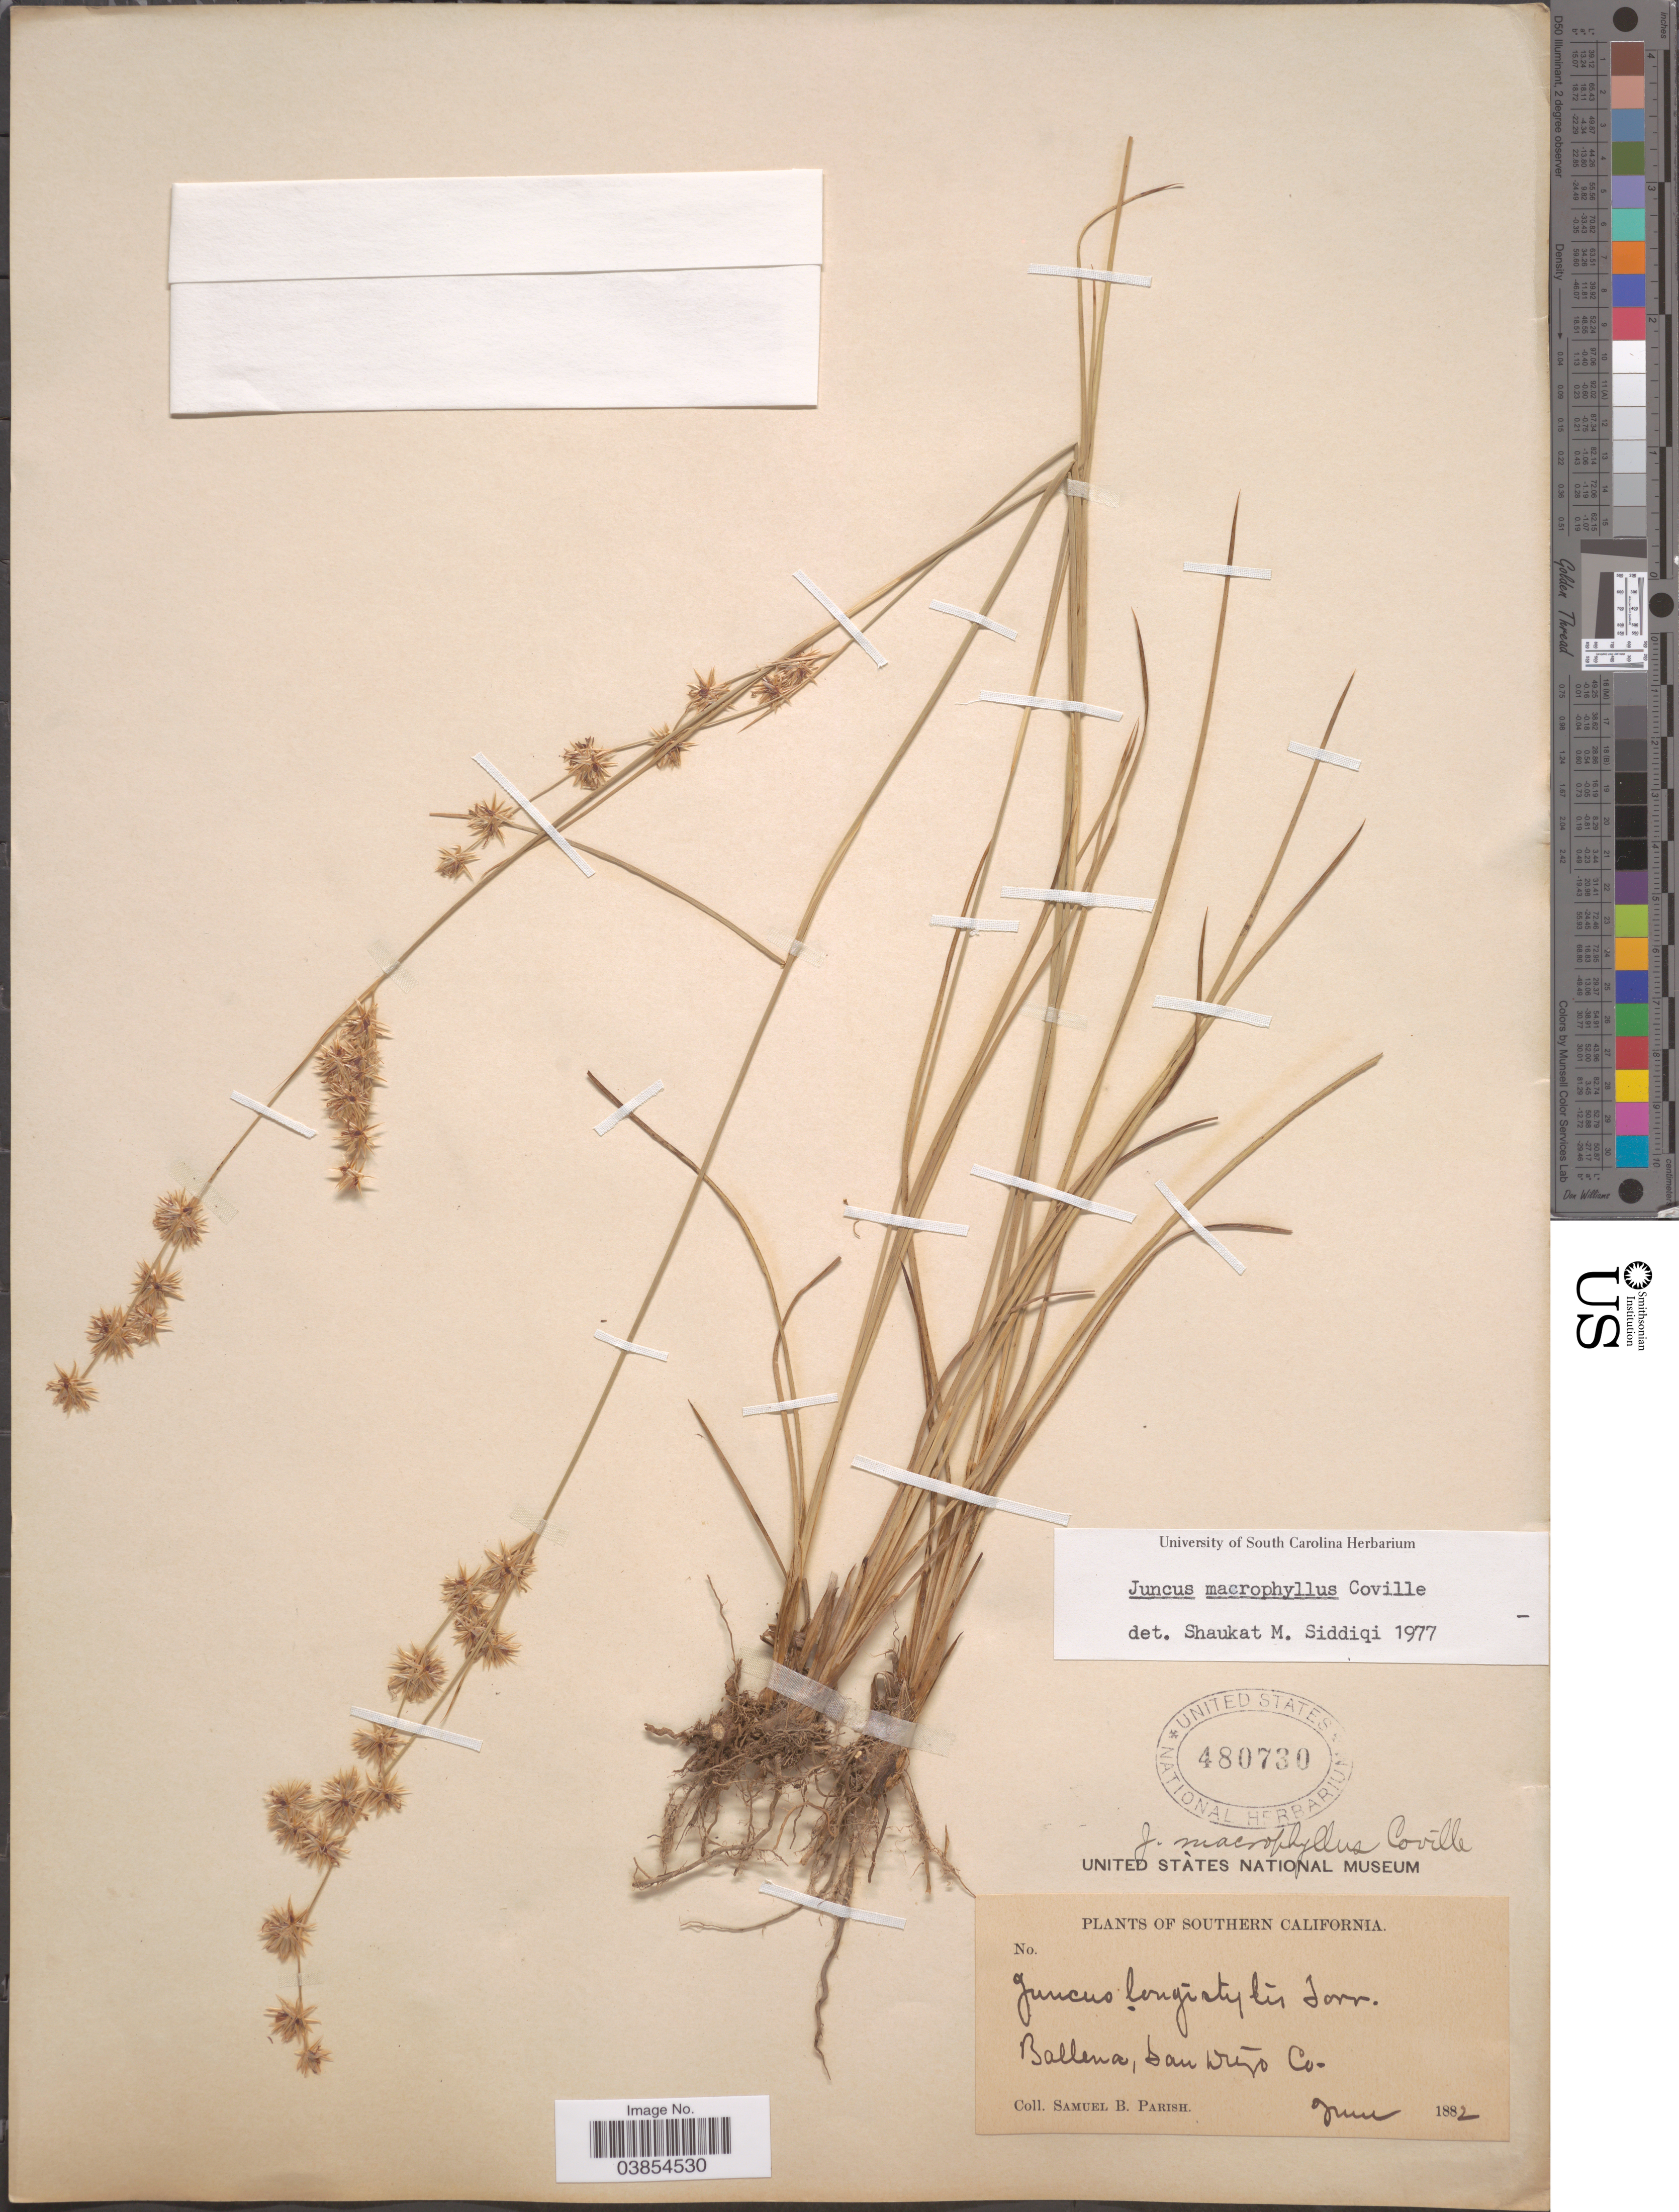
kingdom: Plantae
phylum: Tracheophyta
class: Liliopsida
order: Poales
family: Juncaceae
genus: Juncus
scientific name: Juncus macrophyllus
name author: Coville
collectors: S. B. Parish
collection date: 1882-06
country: United States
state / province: California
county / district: San Diego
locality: Southern California. Ballena, San Diego Co.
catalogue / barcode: US 480730